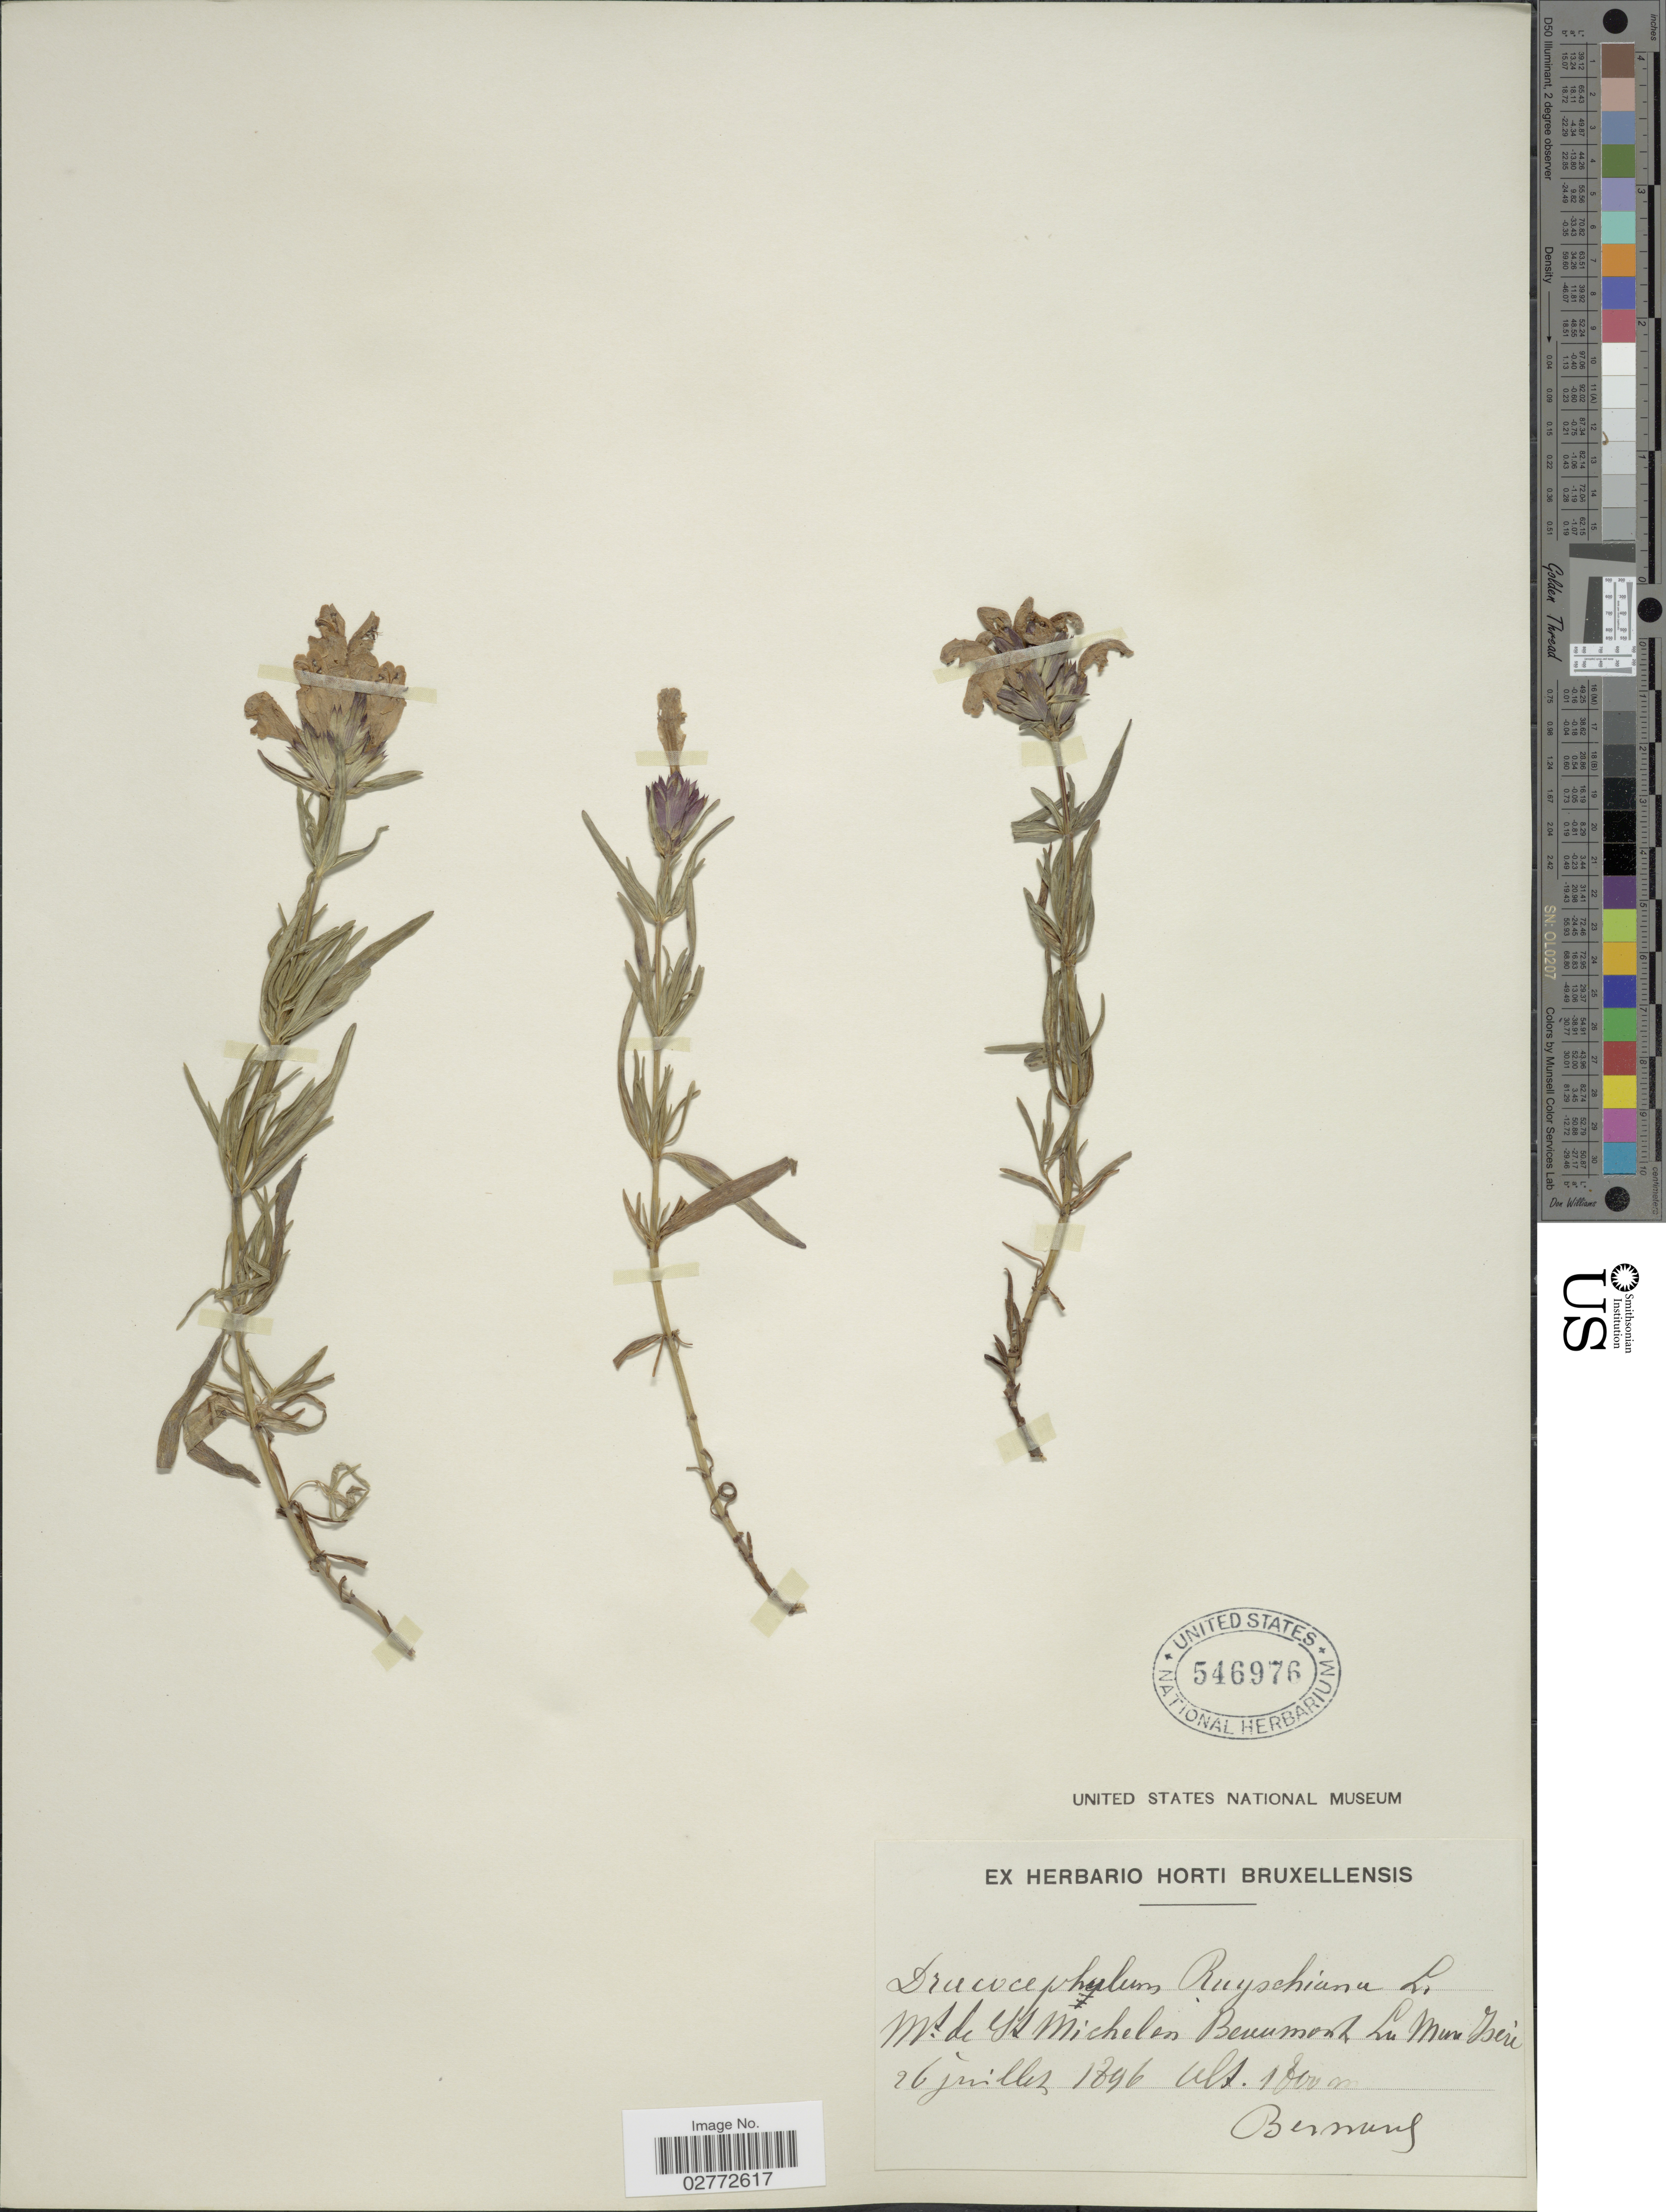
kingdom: Plantae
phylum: Tracheophyta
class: Magnoliopsida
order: Lamiales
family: Lamiaceae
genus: Dracocephalum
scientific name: Dracocephalum ruyschiana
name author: L.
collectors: Bernuns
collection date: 1896-07-26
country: France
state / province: Auvergne-Rhône-Alpes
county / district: Isère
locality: Mt. de Is Michelen Bennmonth Lu Mun Isere.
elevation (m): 1800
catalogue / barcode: US 546976